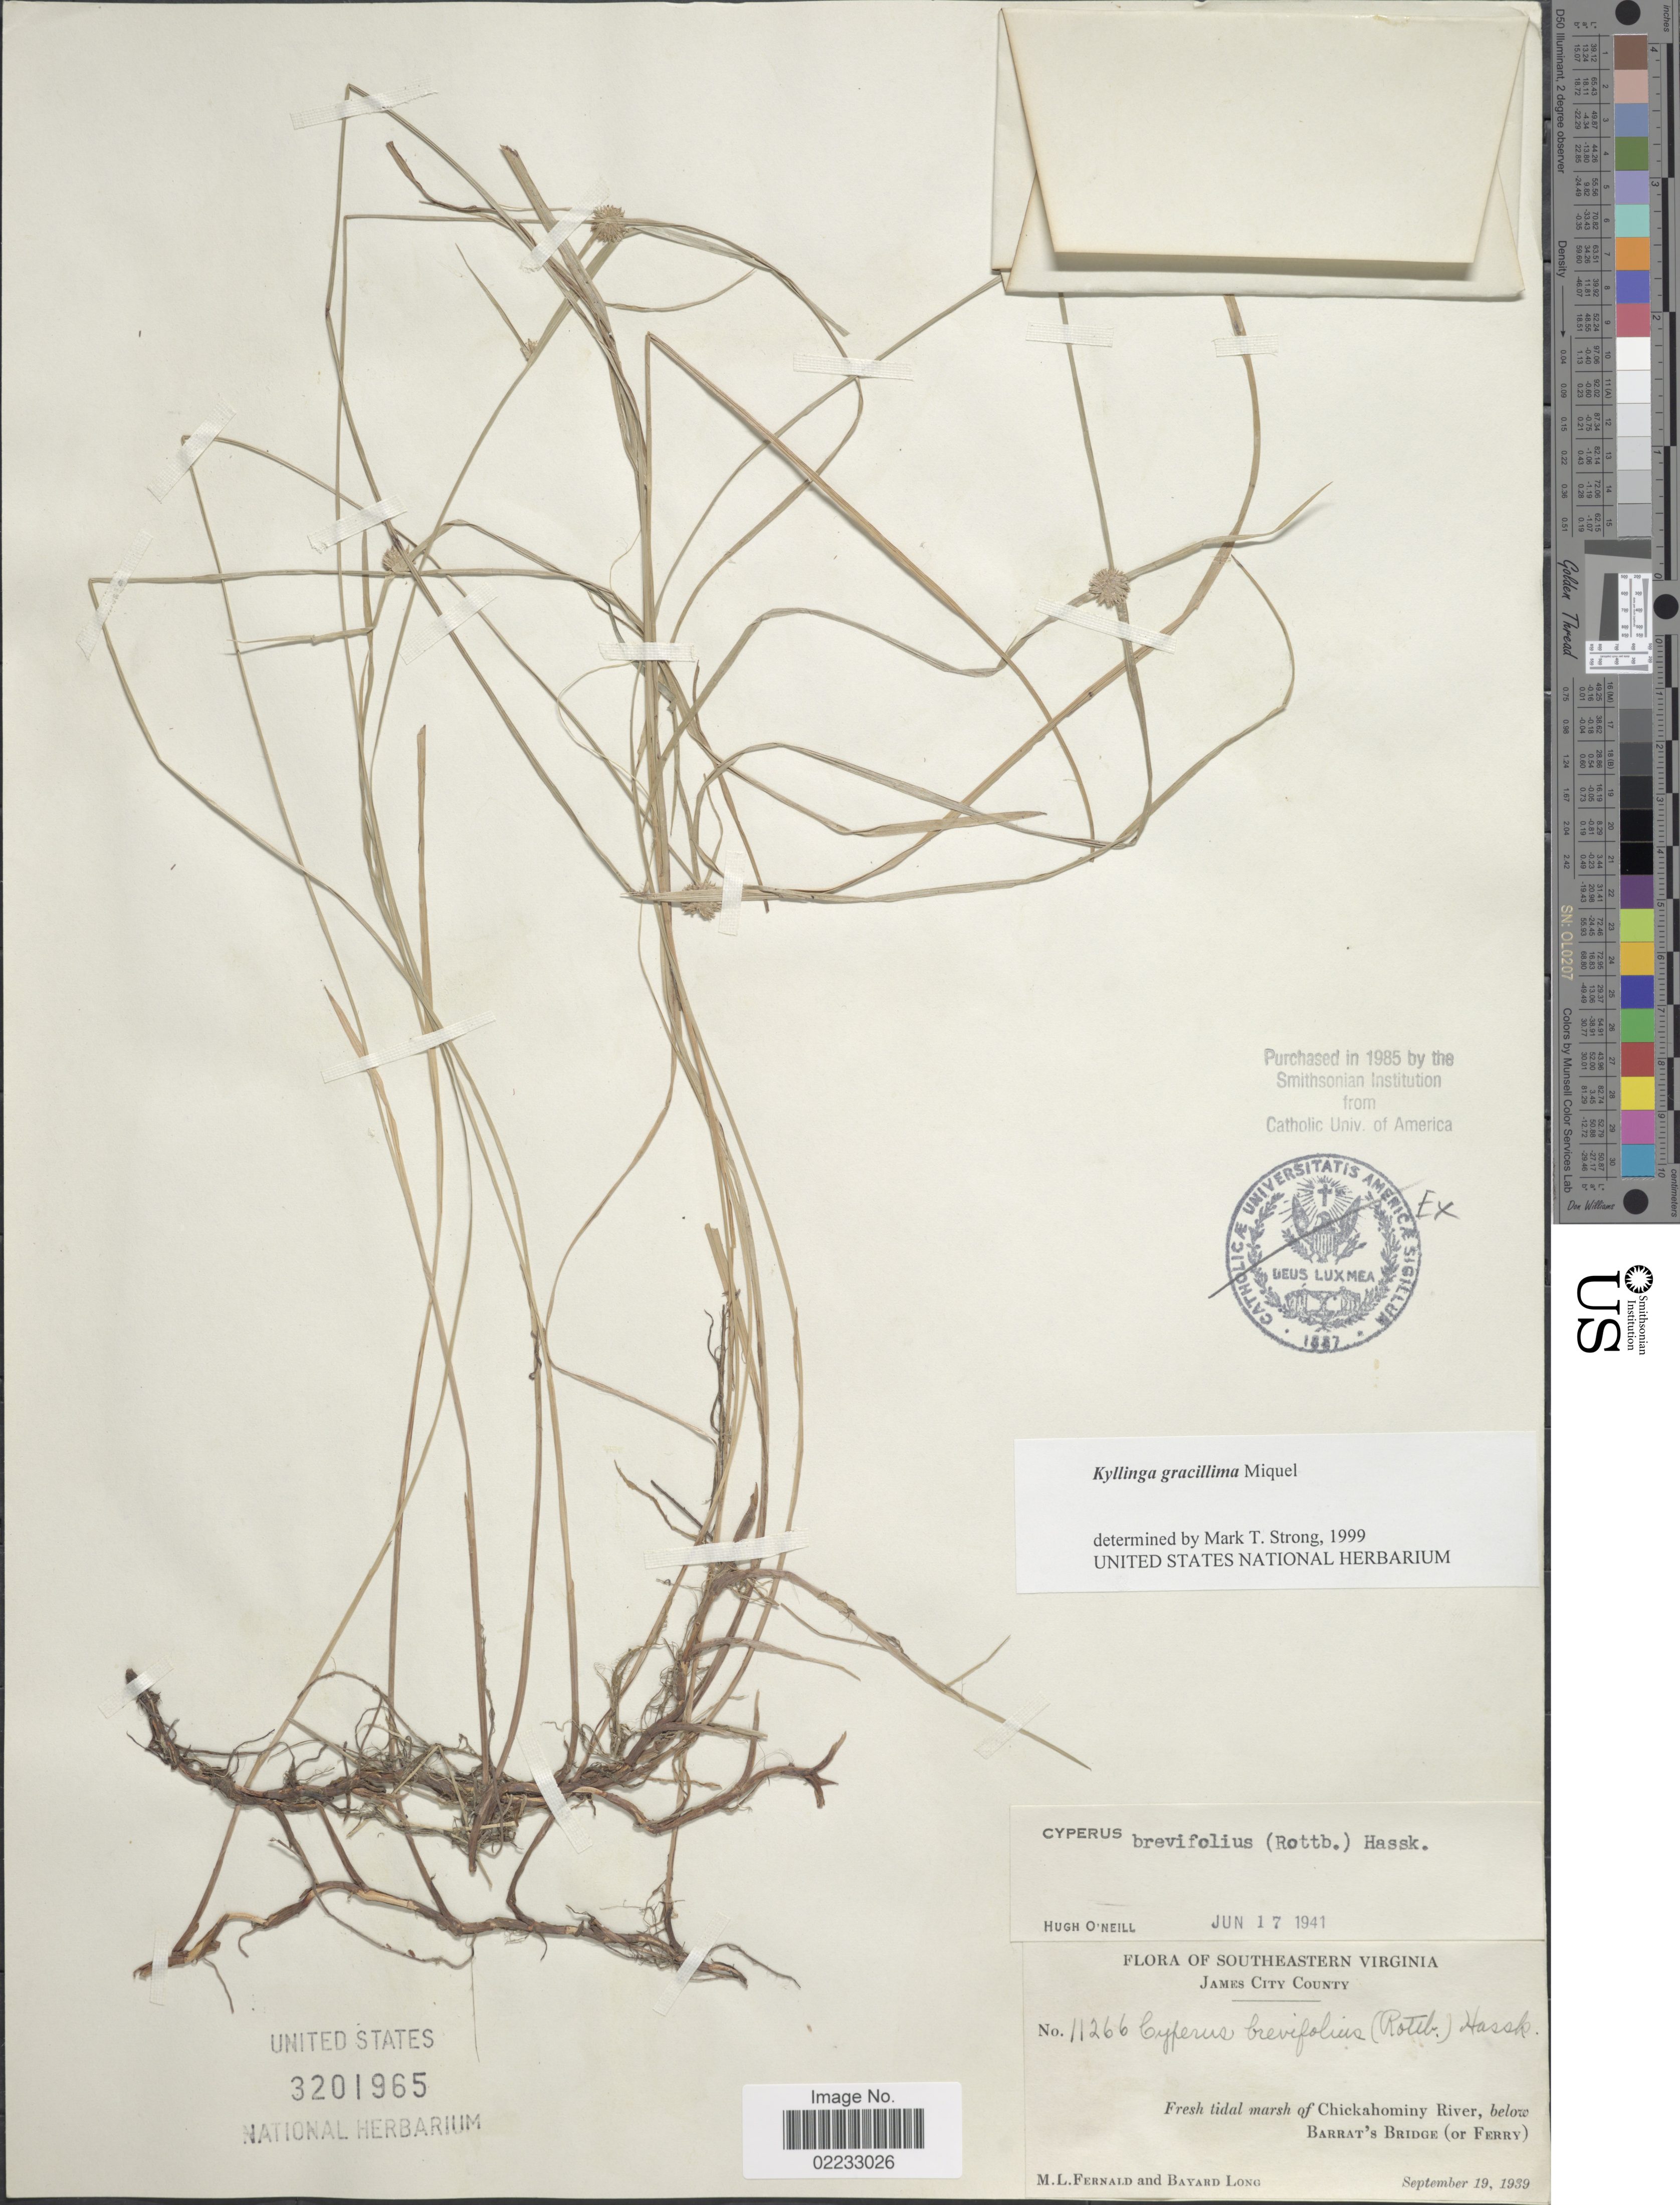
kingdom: Plantae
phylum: Tracheophyta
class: Liliopsida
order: Poales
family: Cyperaceae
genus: Cyperus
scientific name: Cyperus brevifolioides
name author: Thieret & Delahouss.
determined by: Strong, M. T., (US), Smithsonian Institution - National Museum of Natural History (UNITED STATES)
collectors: M. L. Fernald & B. Long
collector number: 11266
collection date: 1939-09-19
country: United States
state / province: Virginia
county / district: James City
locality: James City County. Fresh tidal marsh of Chickahominy River, below Barrat's Bridge (or Ferry)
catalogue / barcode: US 3201965